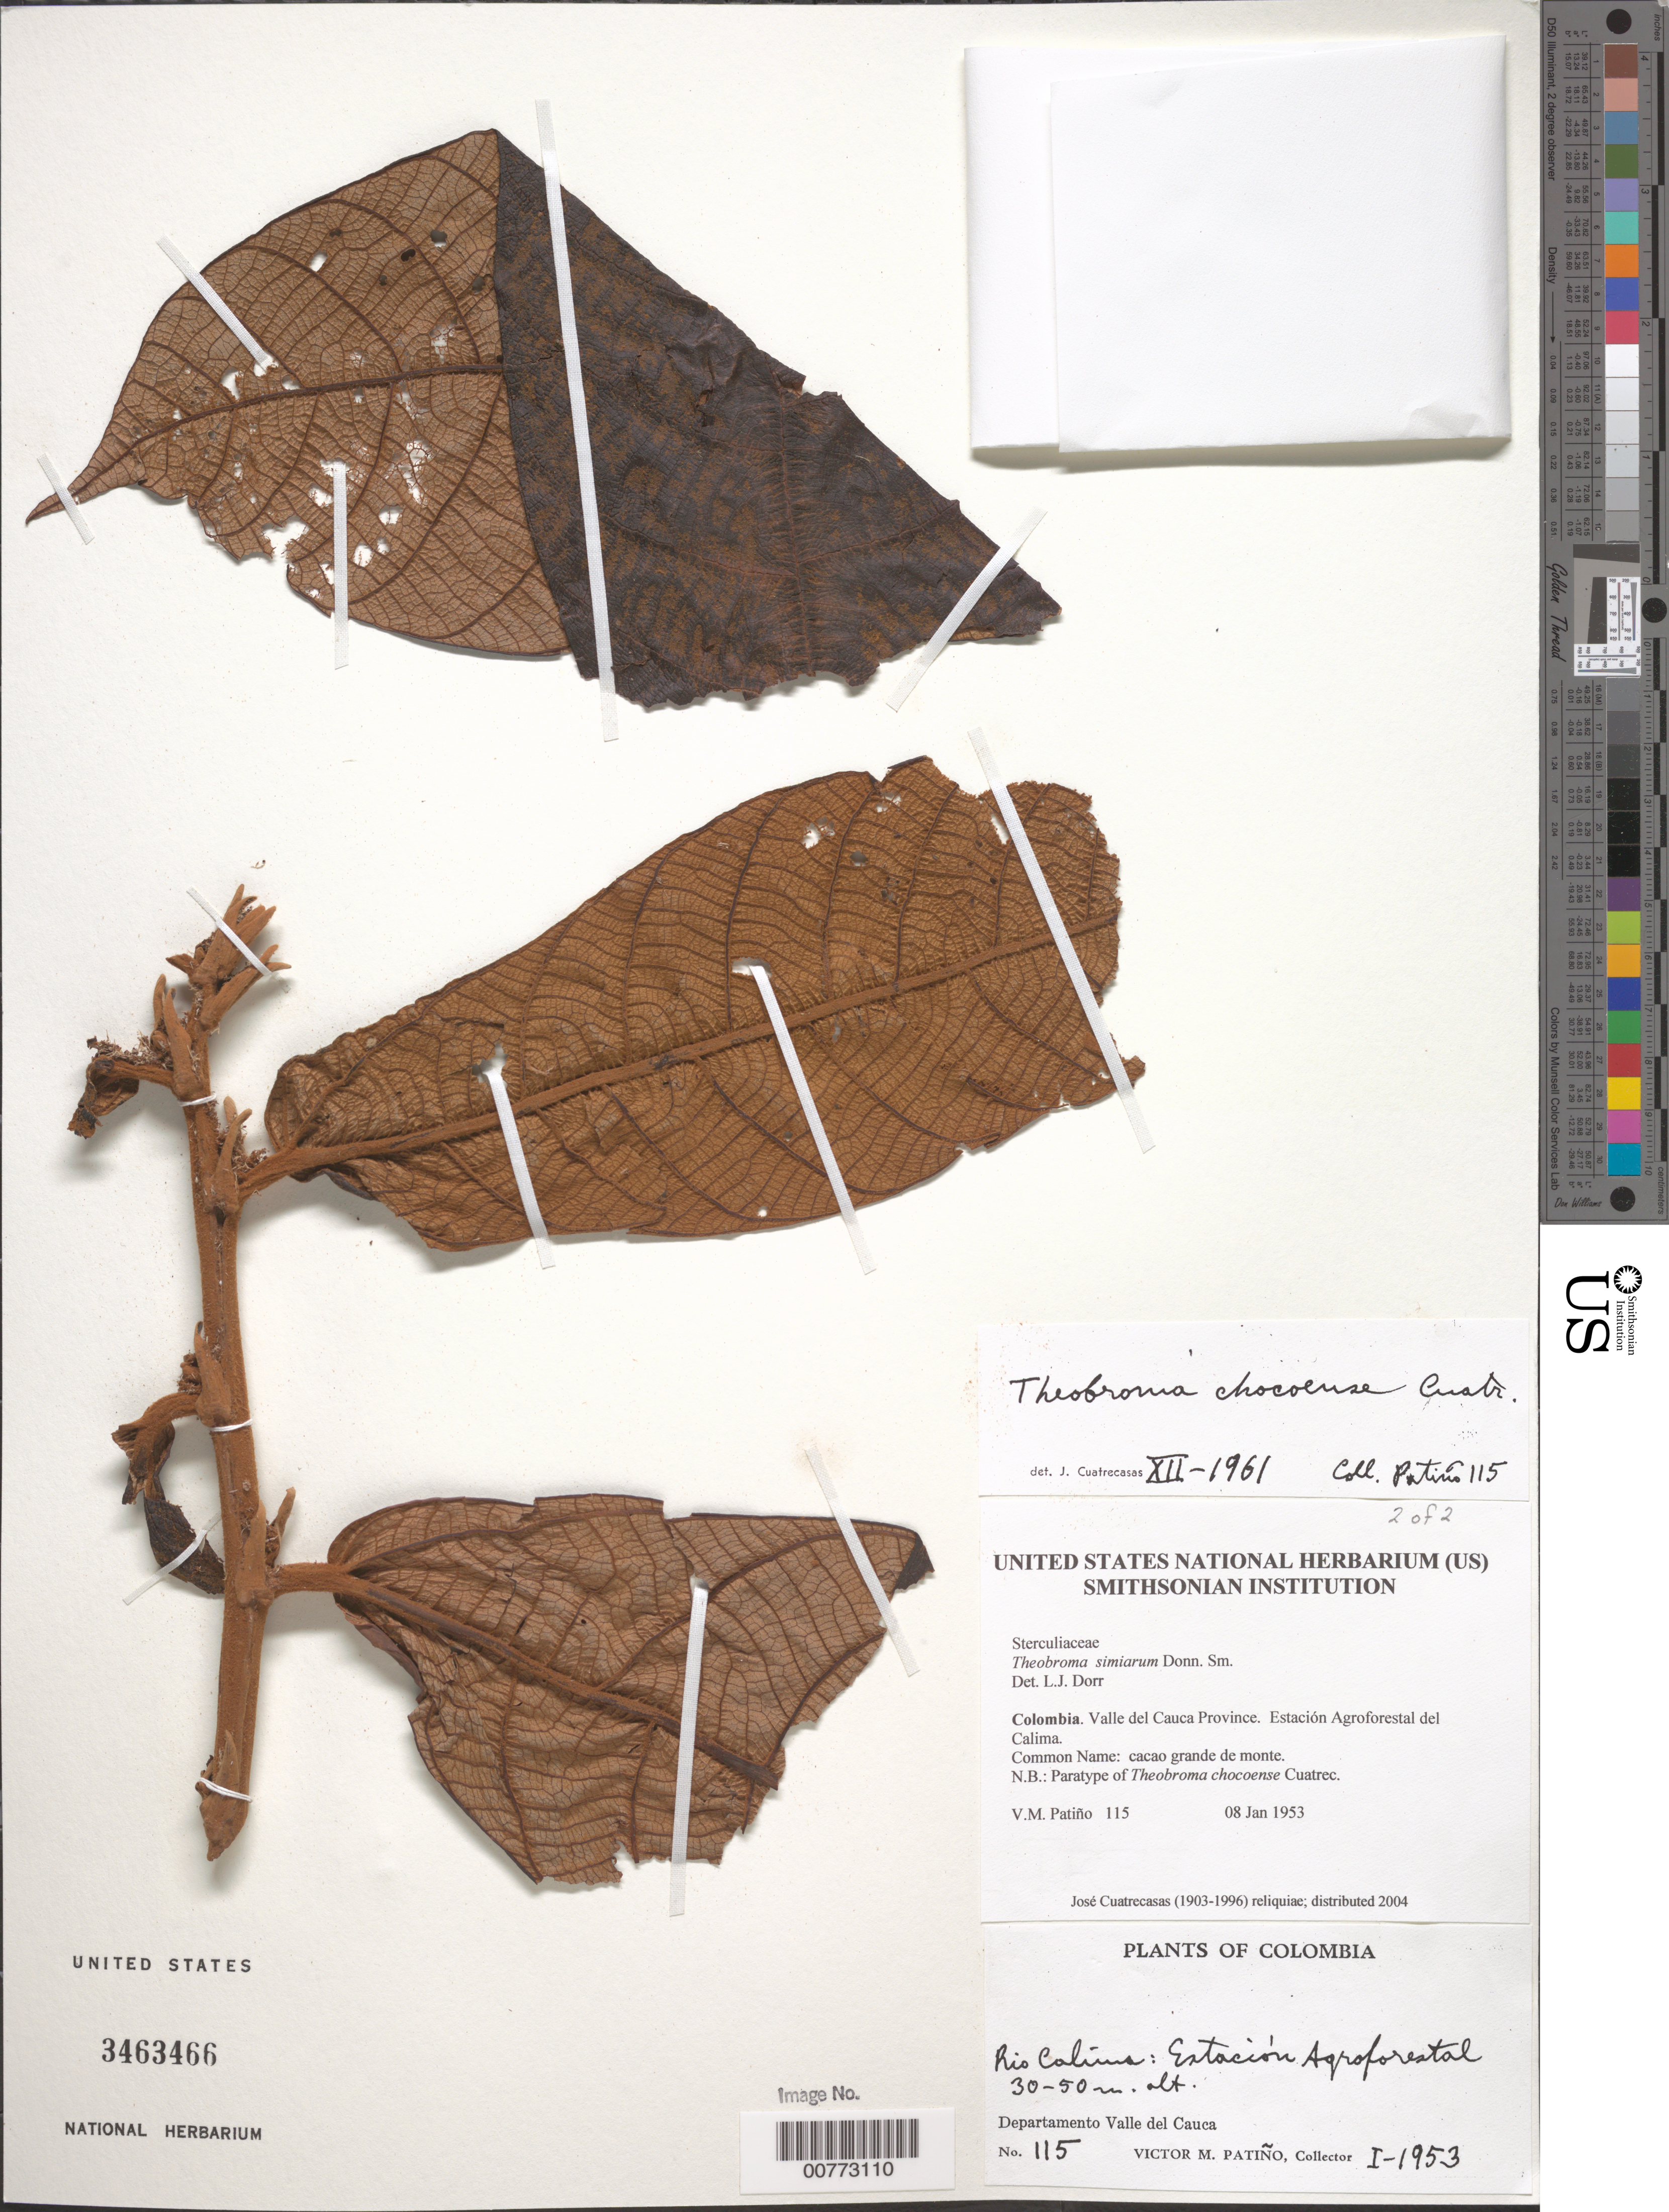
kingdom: Plantae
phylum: Tracheophyta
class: Magnoliopsida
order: Malvales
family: Malvaceae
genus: Theobroma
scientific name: Theobroma simiarum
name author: Donn. Sm.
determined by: Dorr, L. J., (BOT), Smithsonian Institution - National Museum of Natural History (UNITED STATES)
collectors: V. M. Patiño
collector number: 115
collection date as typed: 08 Jan 1953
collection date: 1953-01-08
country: Colombia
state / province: Valle del Cauca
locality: Estación Agroforestal del Calim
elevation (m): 30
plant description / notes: Common name: caco grande de monte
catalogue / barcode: US 3463466